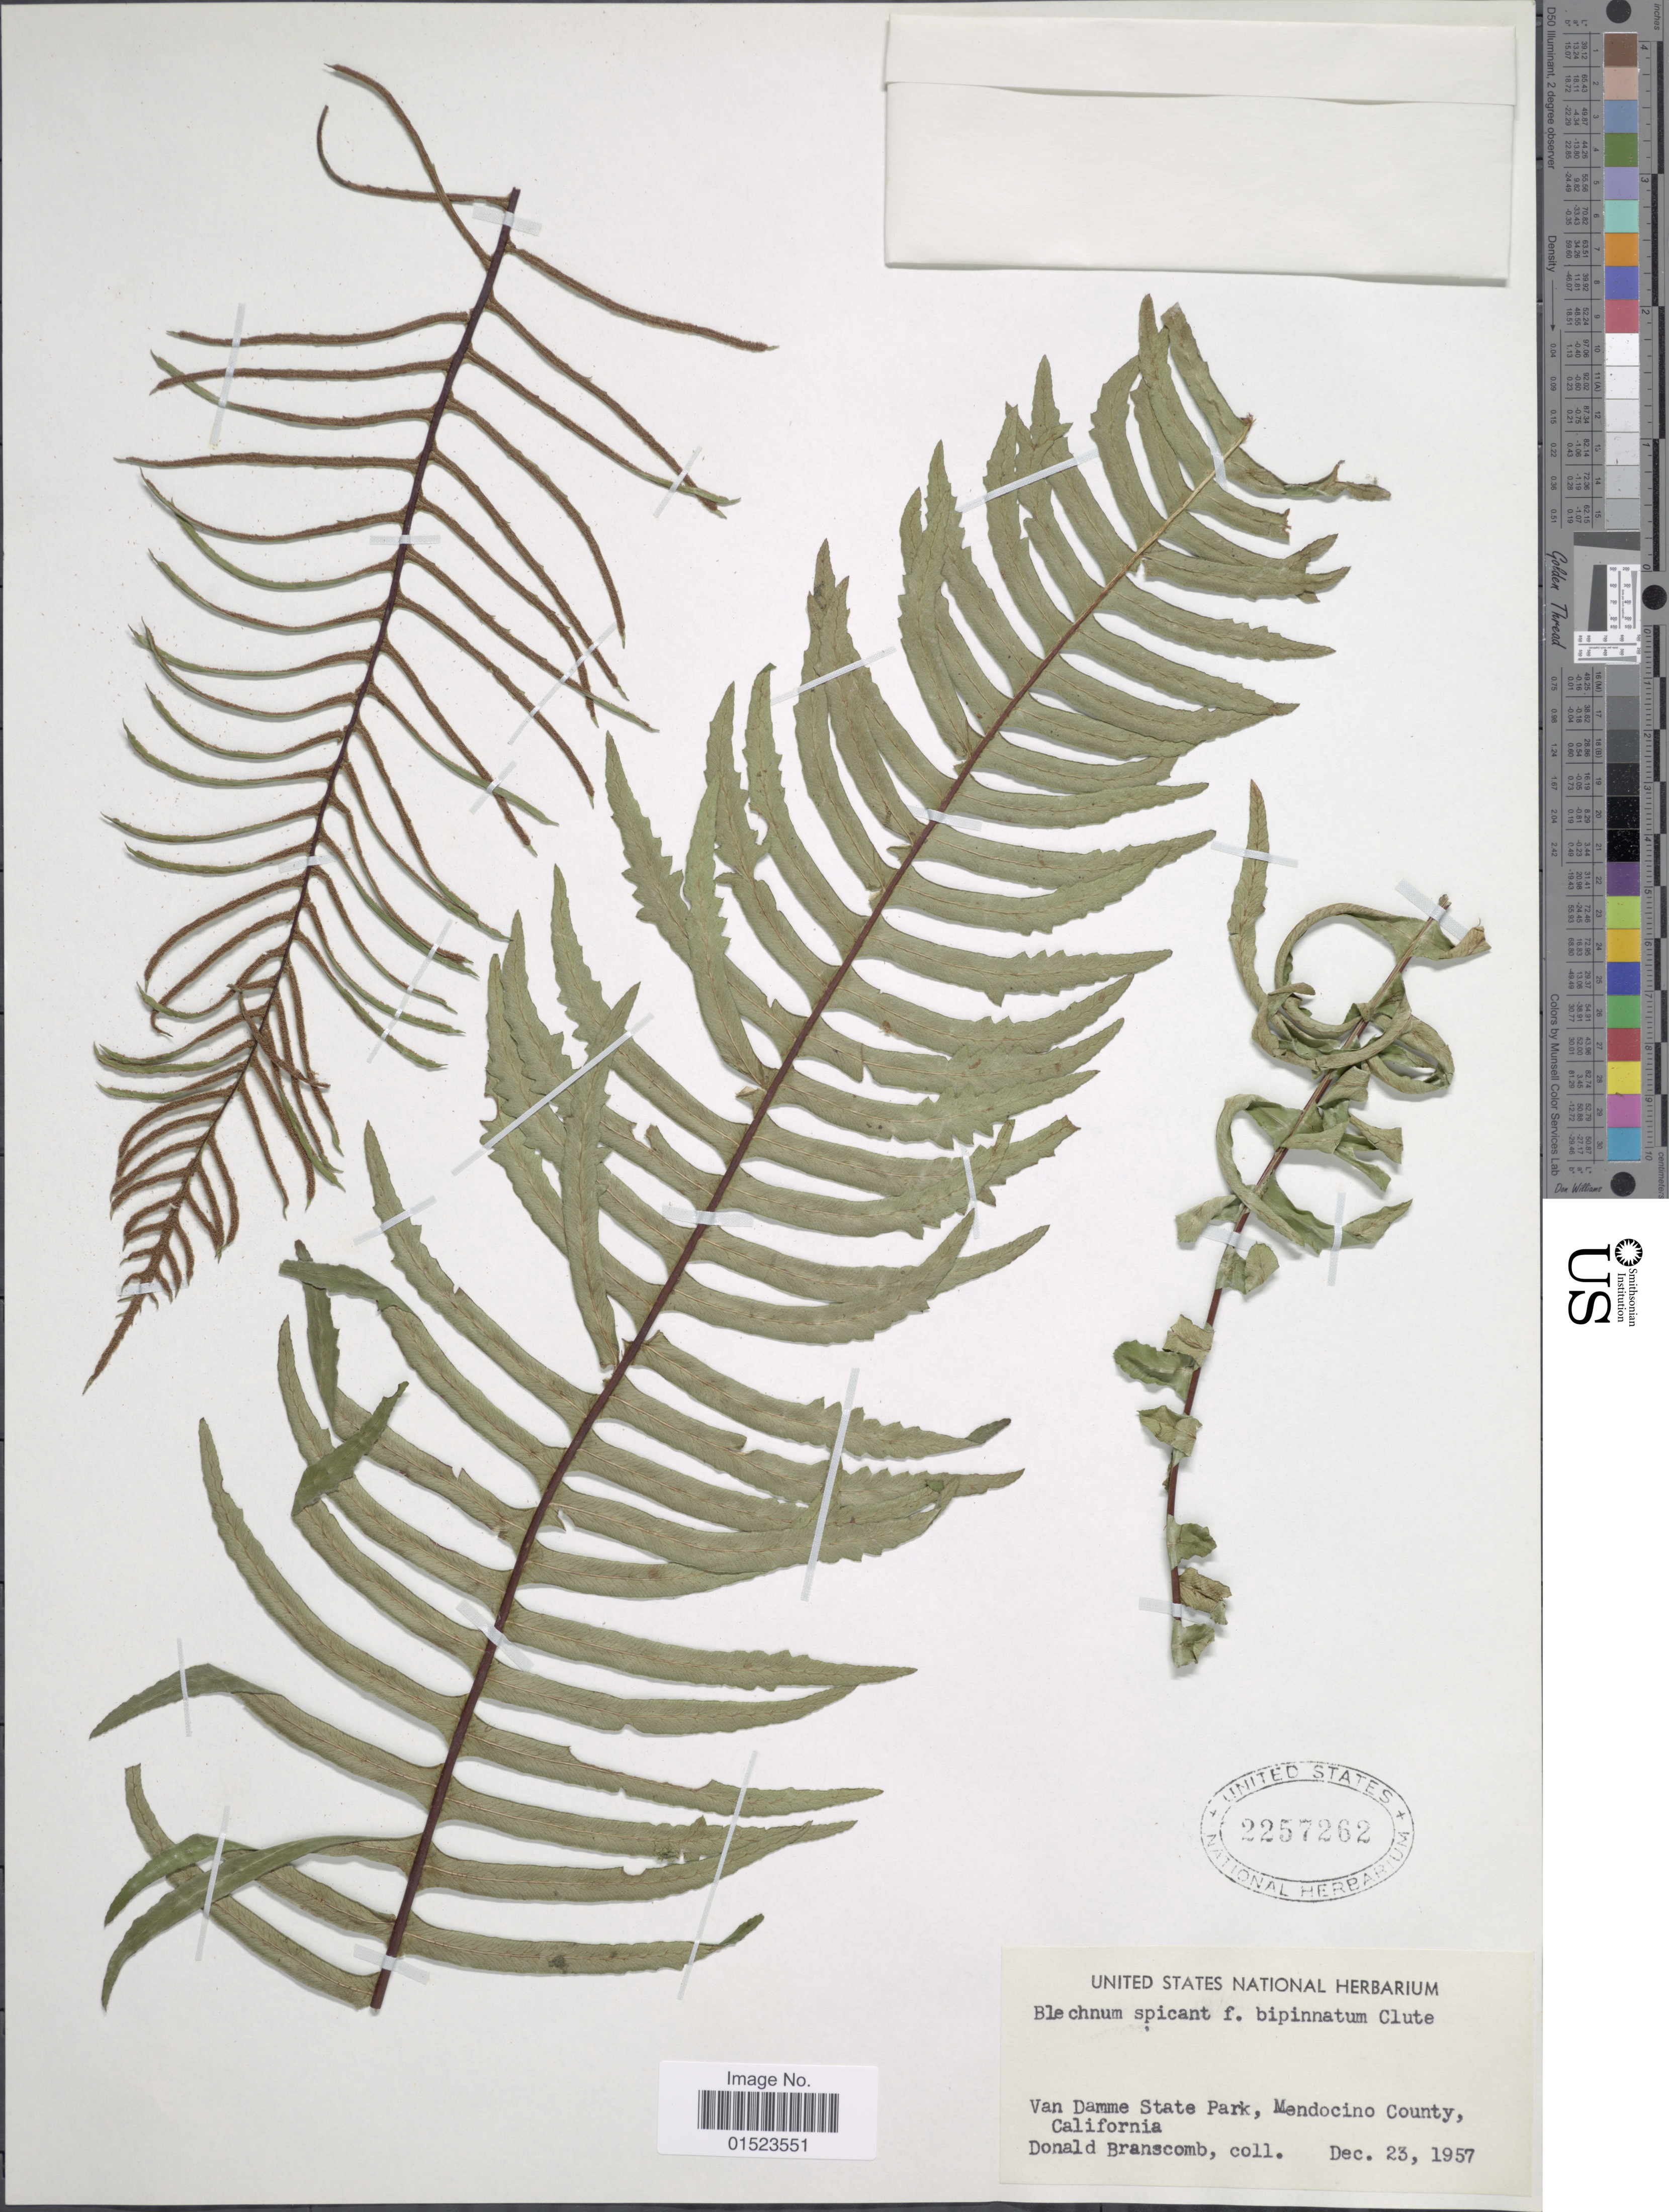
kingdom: Plantae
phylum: Tracheophyta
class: Polypodiopsida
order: Polypodiales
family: Blechnaceae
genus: Blechnum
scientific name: Blechnum spicant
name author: (L.) Sm.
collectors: D. Branscomb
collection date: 1957-12-23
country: United States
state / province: California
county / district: Mendocino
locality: Van Damme State Park, Mendocino County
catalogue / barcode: US 2257262